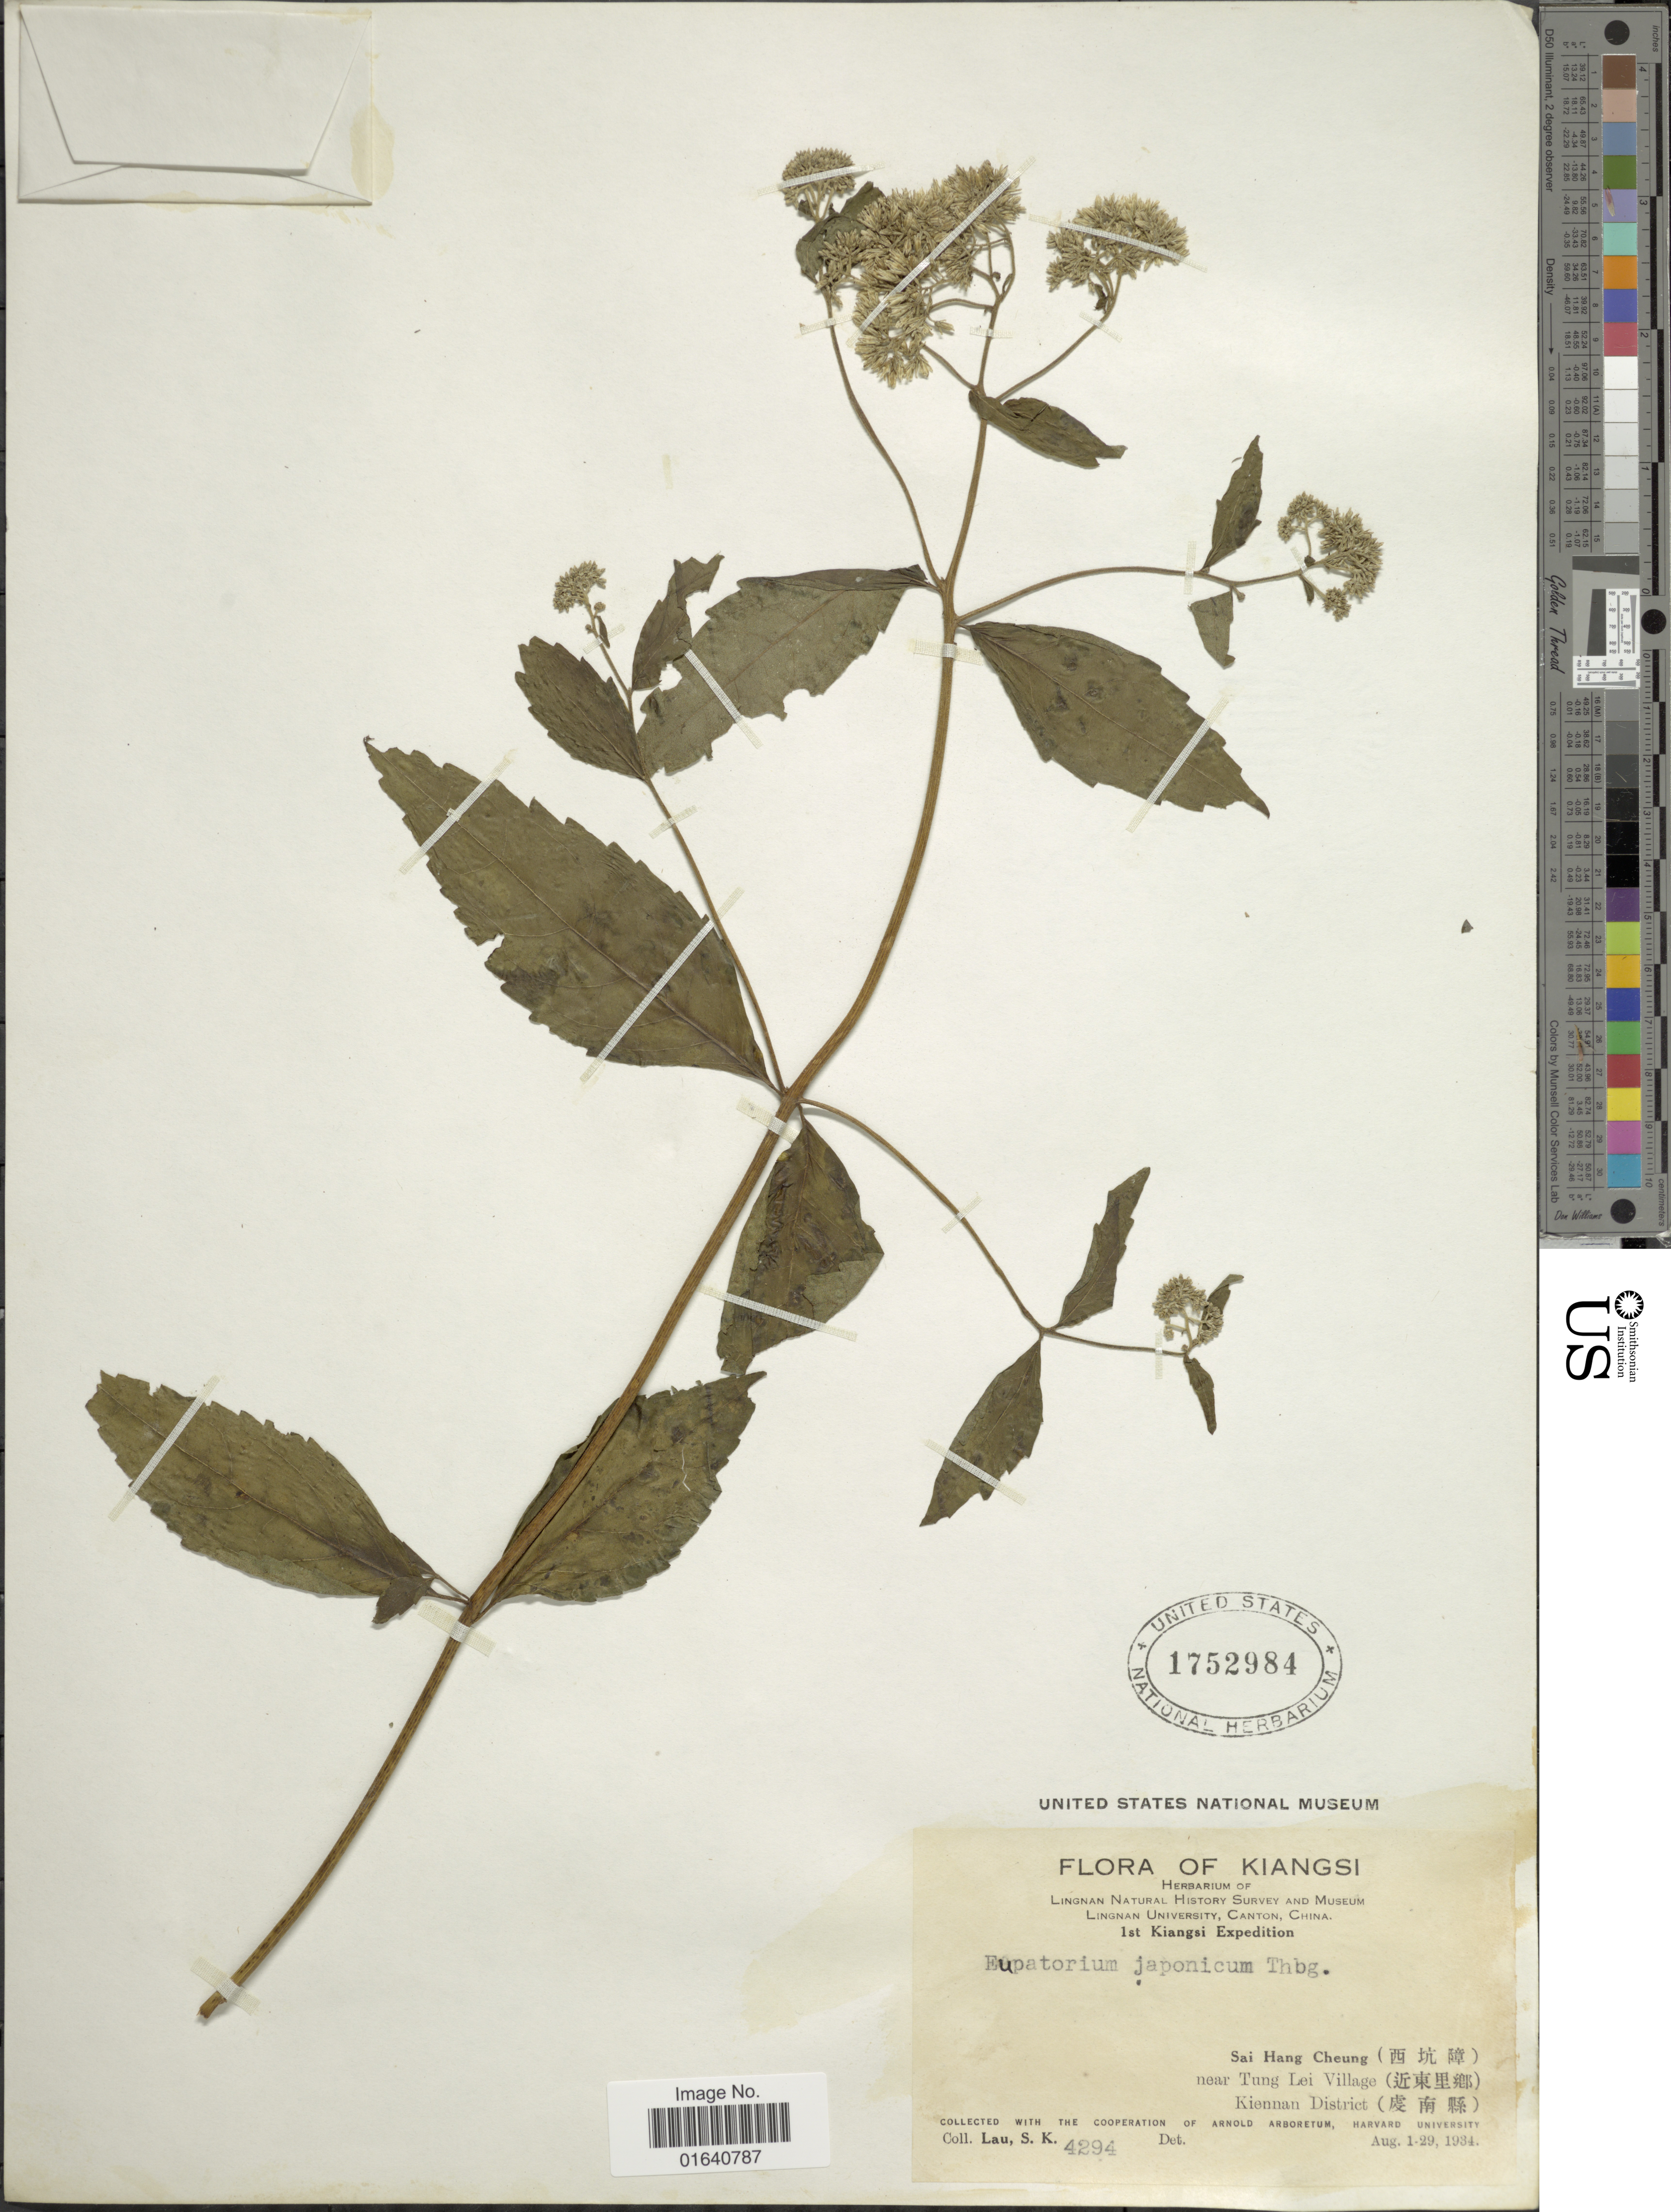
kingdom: Plantae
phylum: Tracheophyta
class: Magnoliopsida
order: Asterales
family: Asteraceae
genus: Eupatorium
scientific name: Eupatorium japonicum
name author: Thunb.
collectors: S. K. Lau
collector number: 4294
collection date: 1934-08-01/1934-08-29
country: China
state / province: Jiangxi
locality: Kiangsi, Sai Hang Cheung (X) near Tung Lei Village (X), Kiennan District (X)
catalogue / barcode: US 1752984